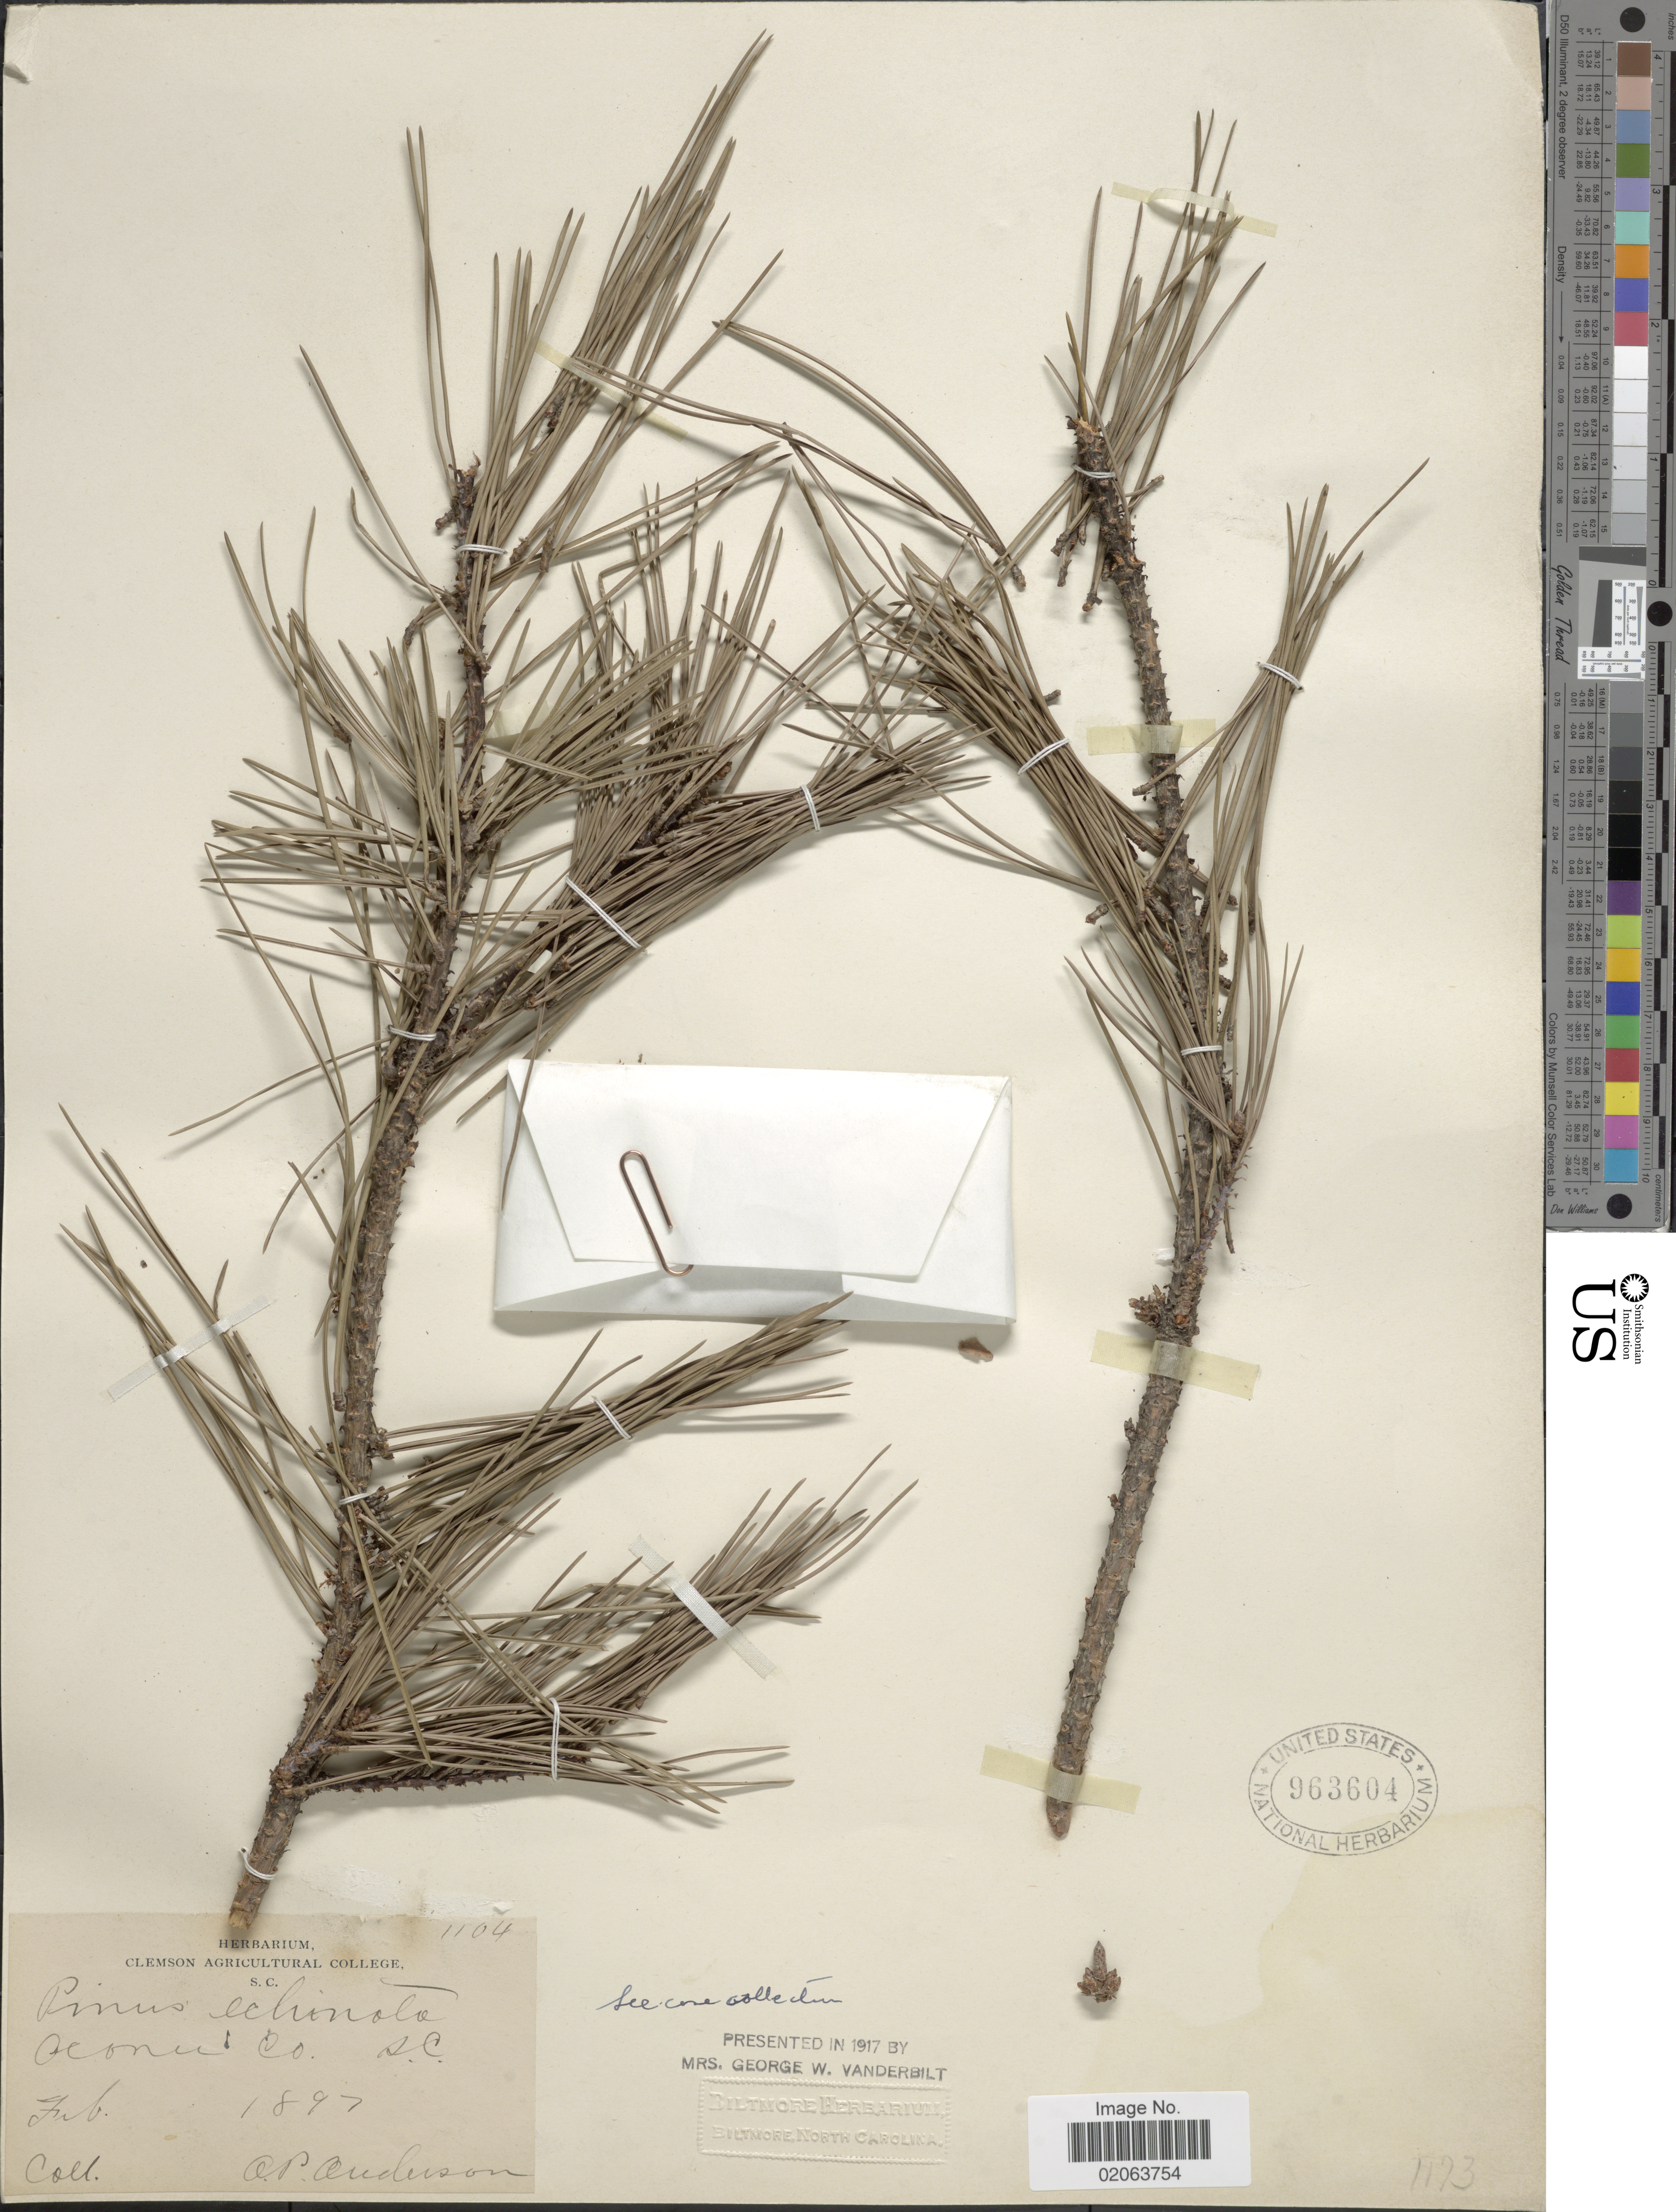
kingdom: Plantae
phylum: Tracheophyta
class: Pinopsida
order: Pinales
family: Pinaceae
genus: Pinus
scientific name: Pinus echinata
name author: Mill.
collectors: A. P. Anderson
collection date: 1897-02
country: United States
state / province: South Carolina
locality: Oconu Co. S.C.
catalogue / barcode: US 963604